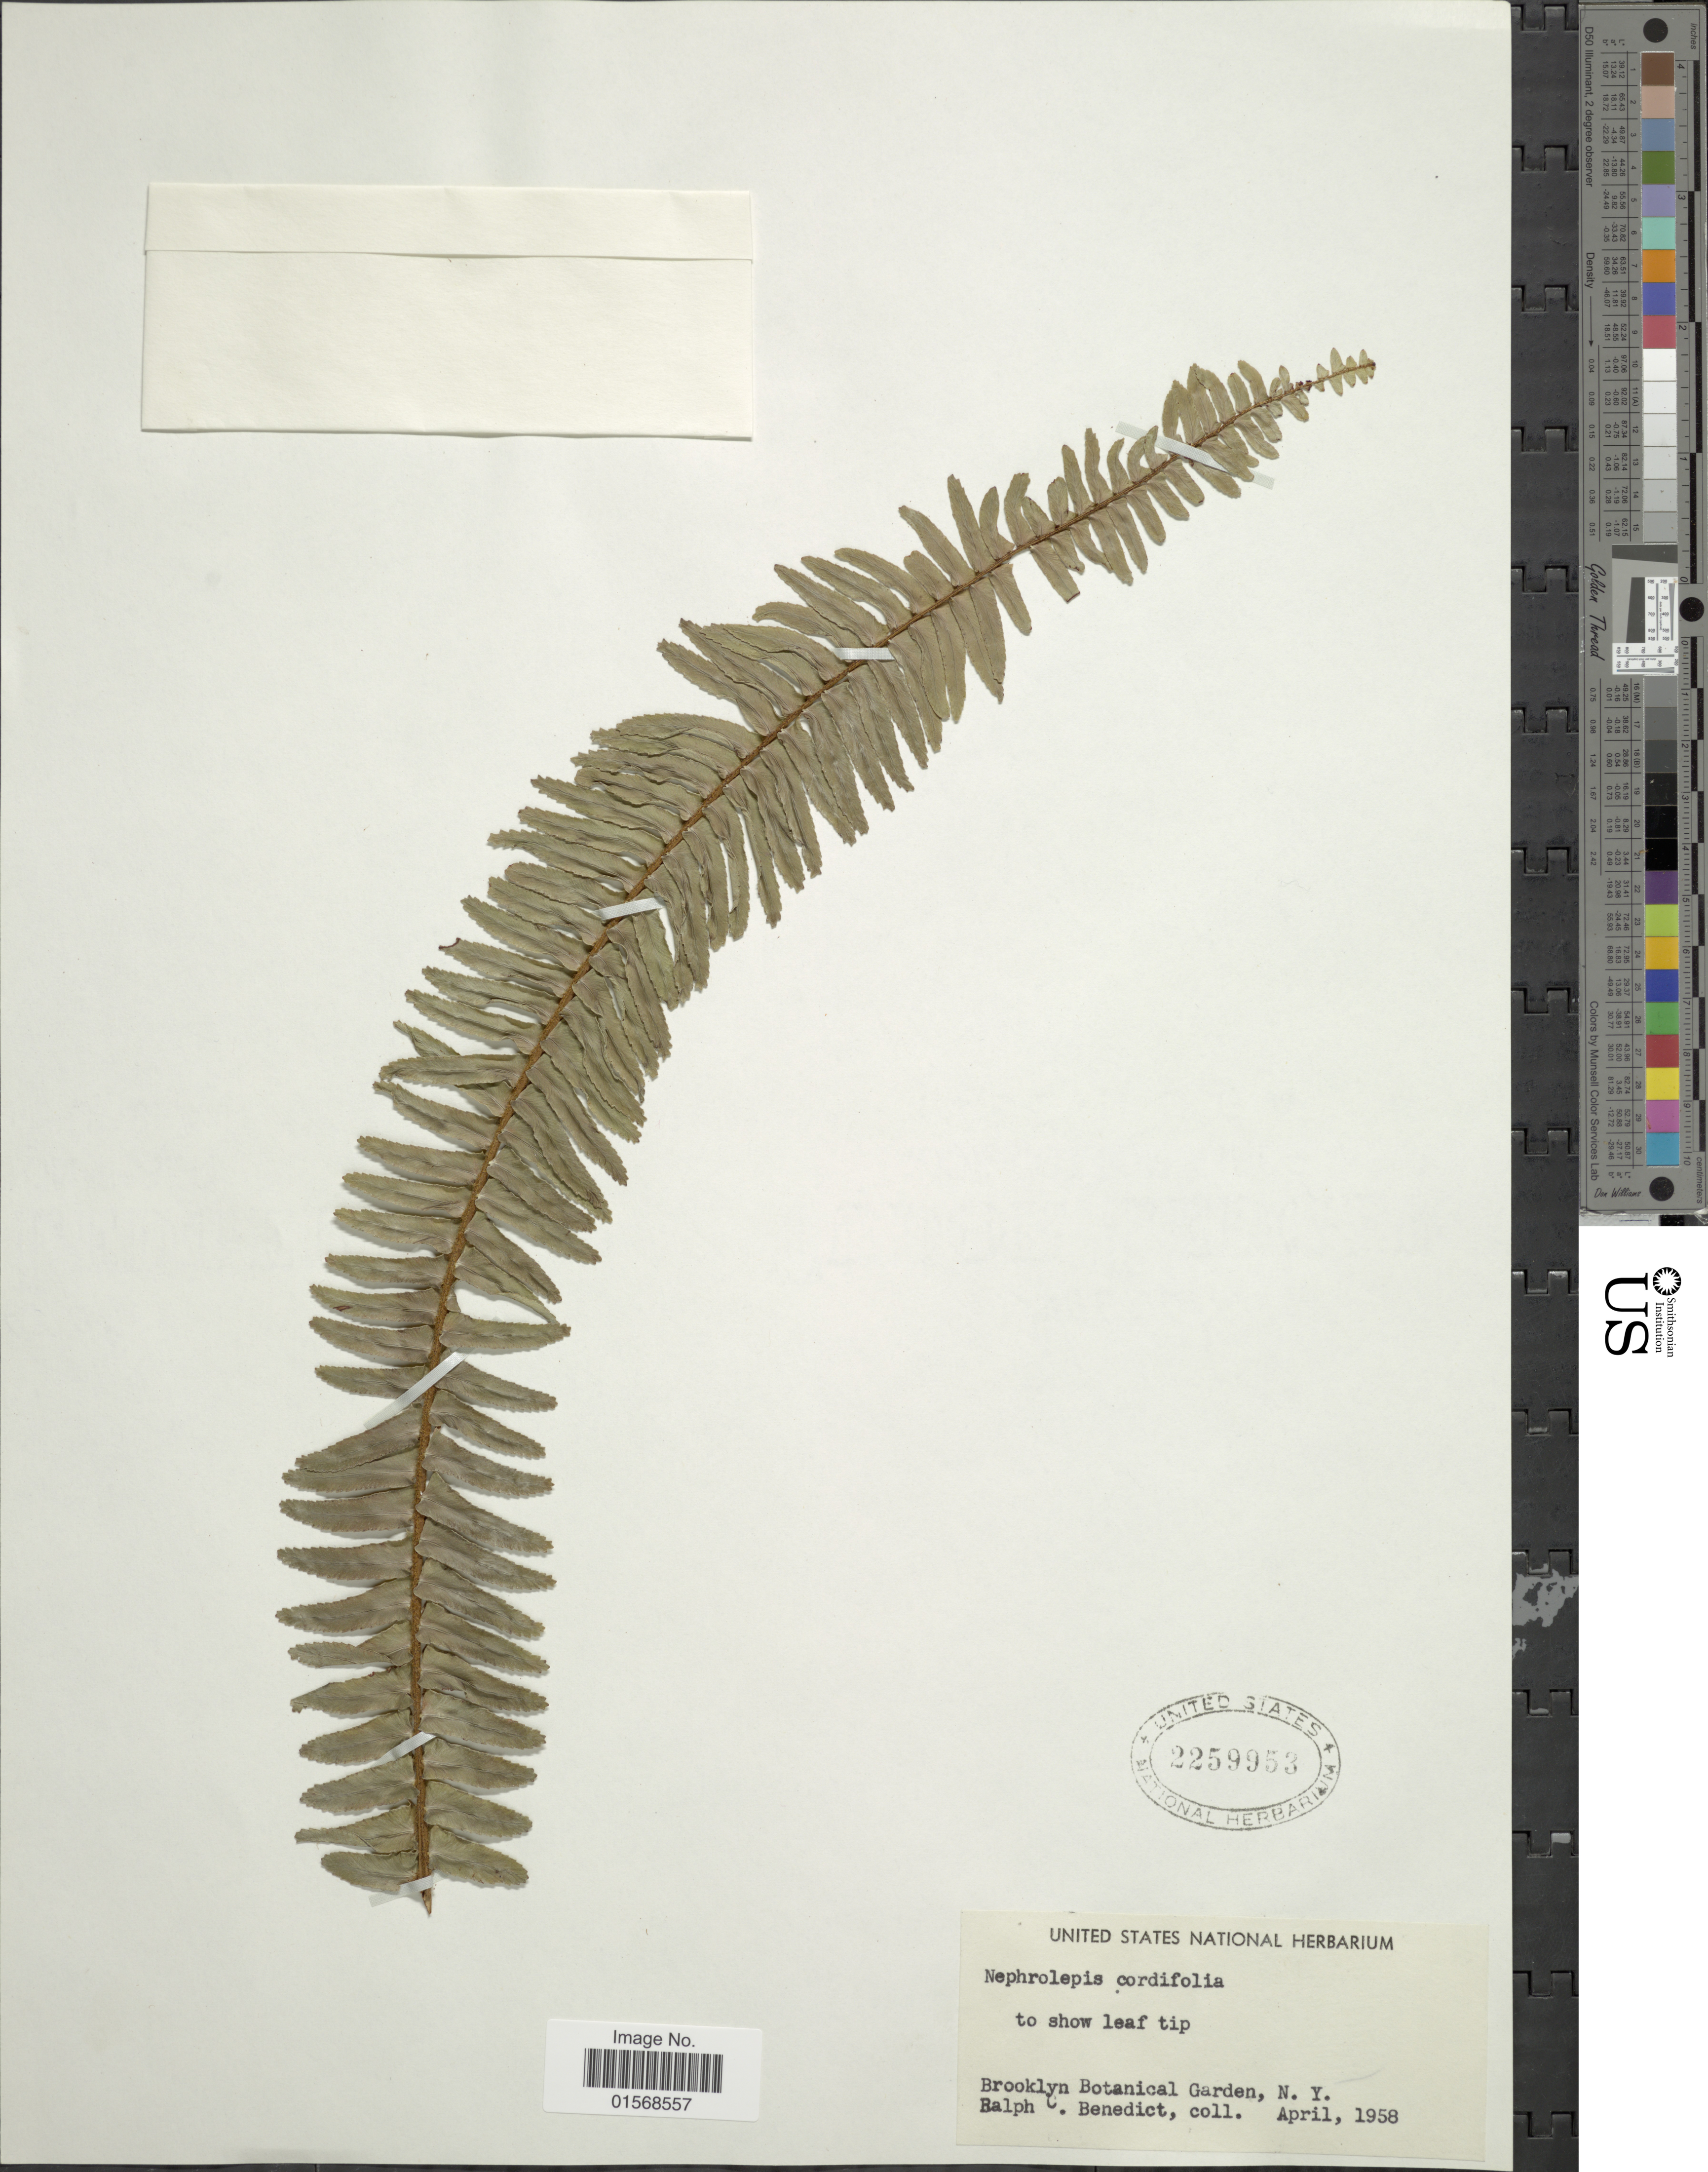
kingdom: Plantae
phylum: Tracheophyta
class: Polypodiopsida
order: Polypodiales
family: Nephrolepidaceae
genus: Nephrolepis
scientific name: Nephrolepis cordifolia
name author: (L.) C. Presl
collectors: R. C. Benedict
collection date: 1958-04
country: United States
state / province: New York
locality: Brooklyn Botanical Garden, N.Y.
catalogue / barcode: US 2259953